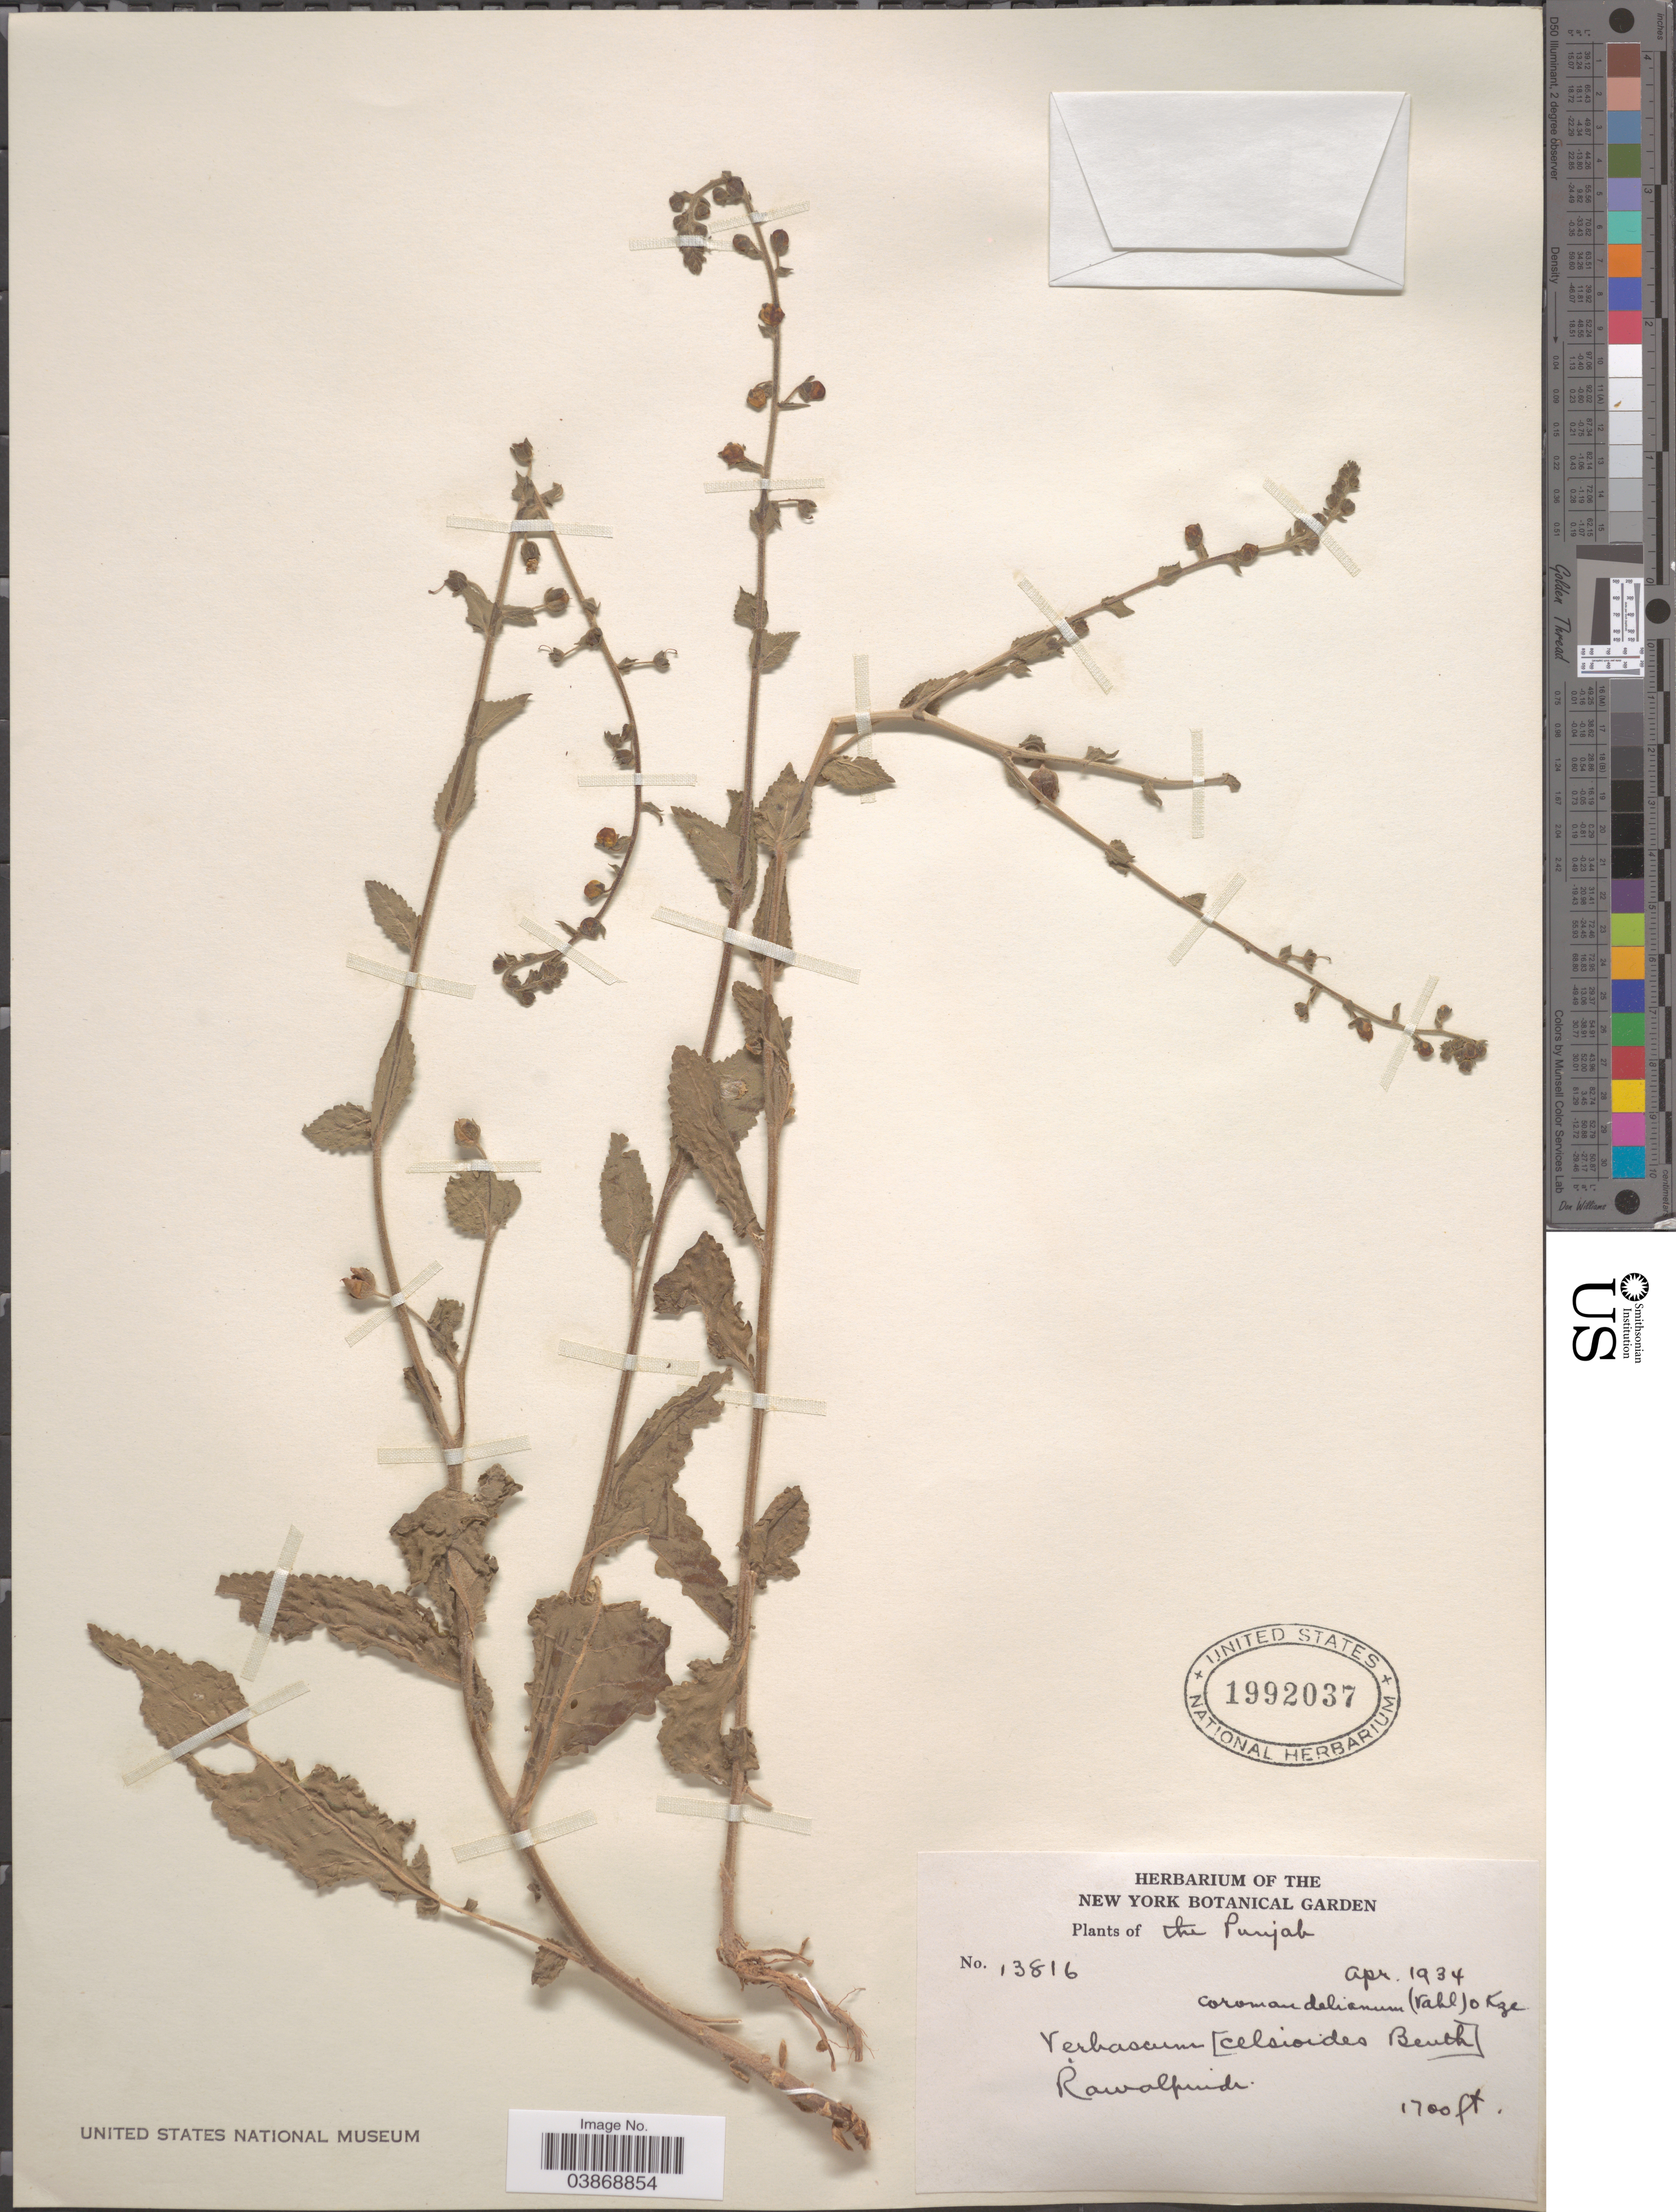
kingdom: Plantae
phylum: Tracheophyta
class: Magnoliopsida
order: Lamiales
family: Scrophulariaceae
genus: Verbascum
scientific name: Verbascum coromandelianum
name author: (Vahl) Kuntze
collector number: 13816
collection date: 1934-04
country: Pakistan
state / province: Punjab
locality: Rawalpindi.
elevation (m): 518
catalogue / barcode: US 1992037